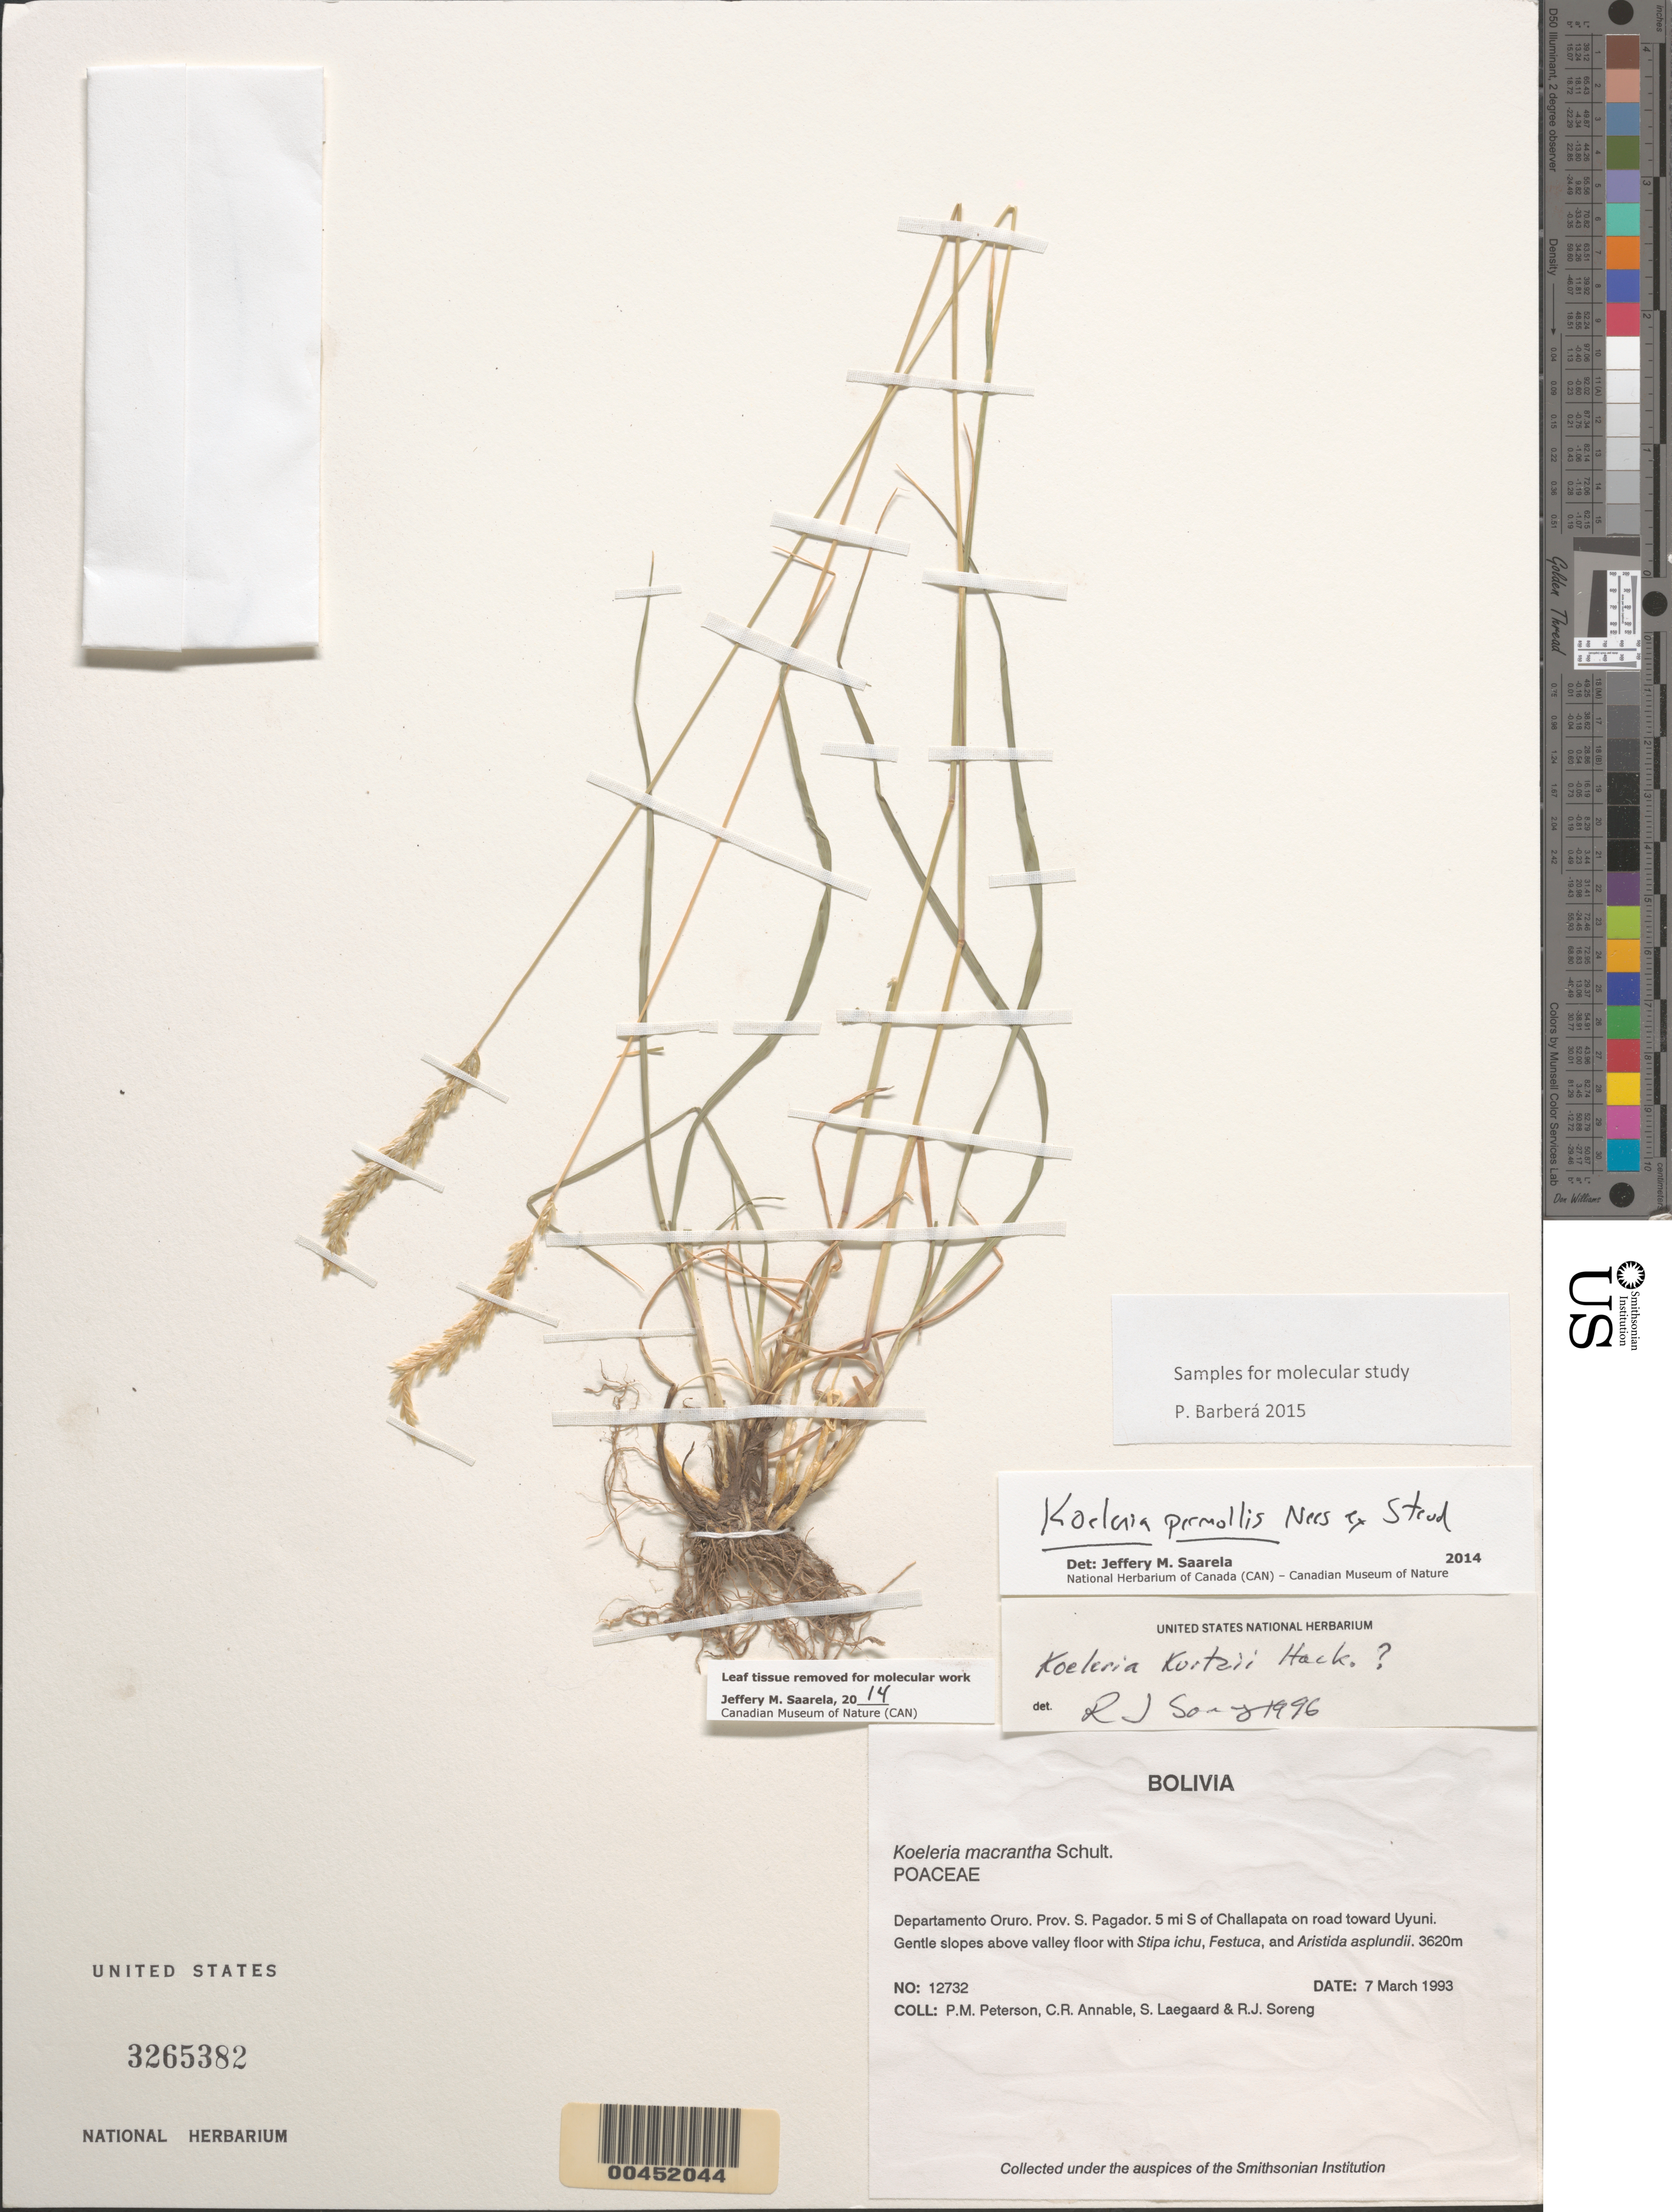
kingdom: Plantae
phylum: Tracheophyta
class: Liliopsida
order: Poales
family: Poaceae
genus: Koeleria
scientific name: Koeleria permollis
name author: Nees ex Steud.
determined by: Saarela, J. M., (CAN), Canadian Museum of Nature (CANADA)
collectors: P. M. Peterson, C. R. Annable, S. Lægaard & R. J. Soreng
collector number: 12732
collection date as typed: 07 Mar 1993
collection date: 1993-03-07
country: Bolivia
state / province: Oruro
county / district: Sebastián Pagador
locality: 5 mi S of Challapata on road toward Uyuni.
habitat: Gentle slopes above valley floor with Stipa ichu, Festuca, and Aristida asplundii.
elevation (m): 3620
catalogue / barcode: US 3265382